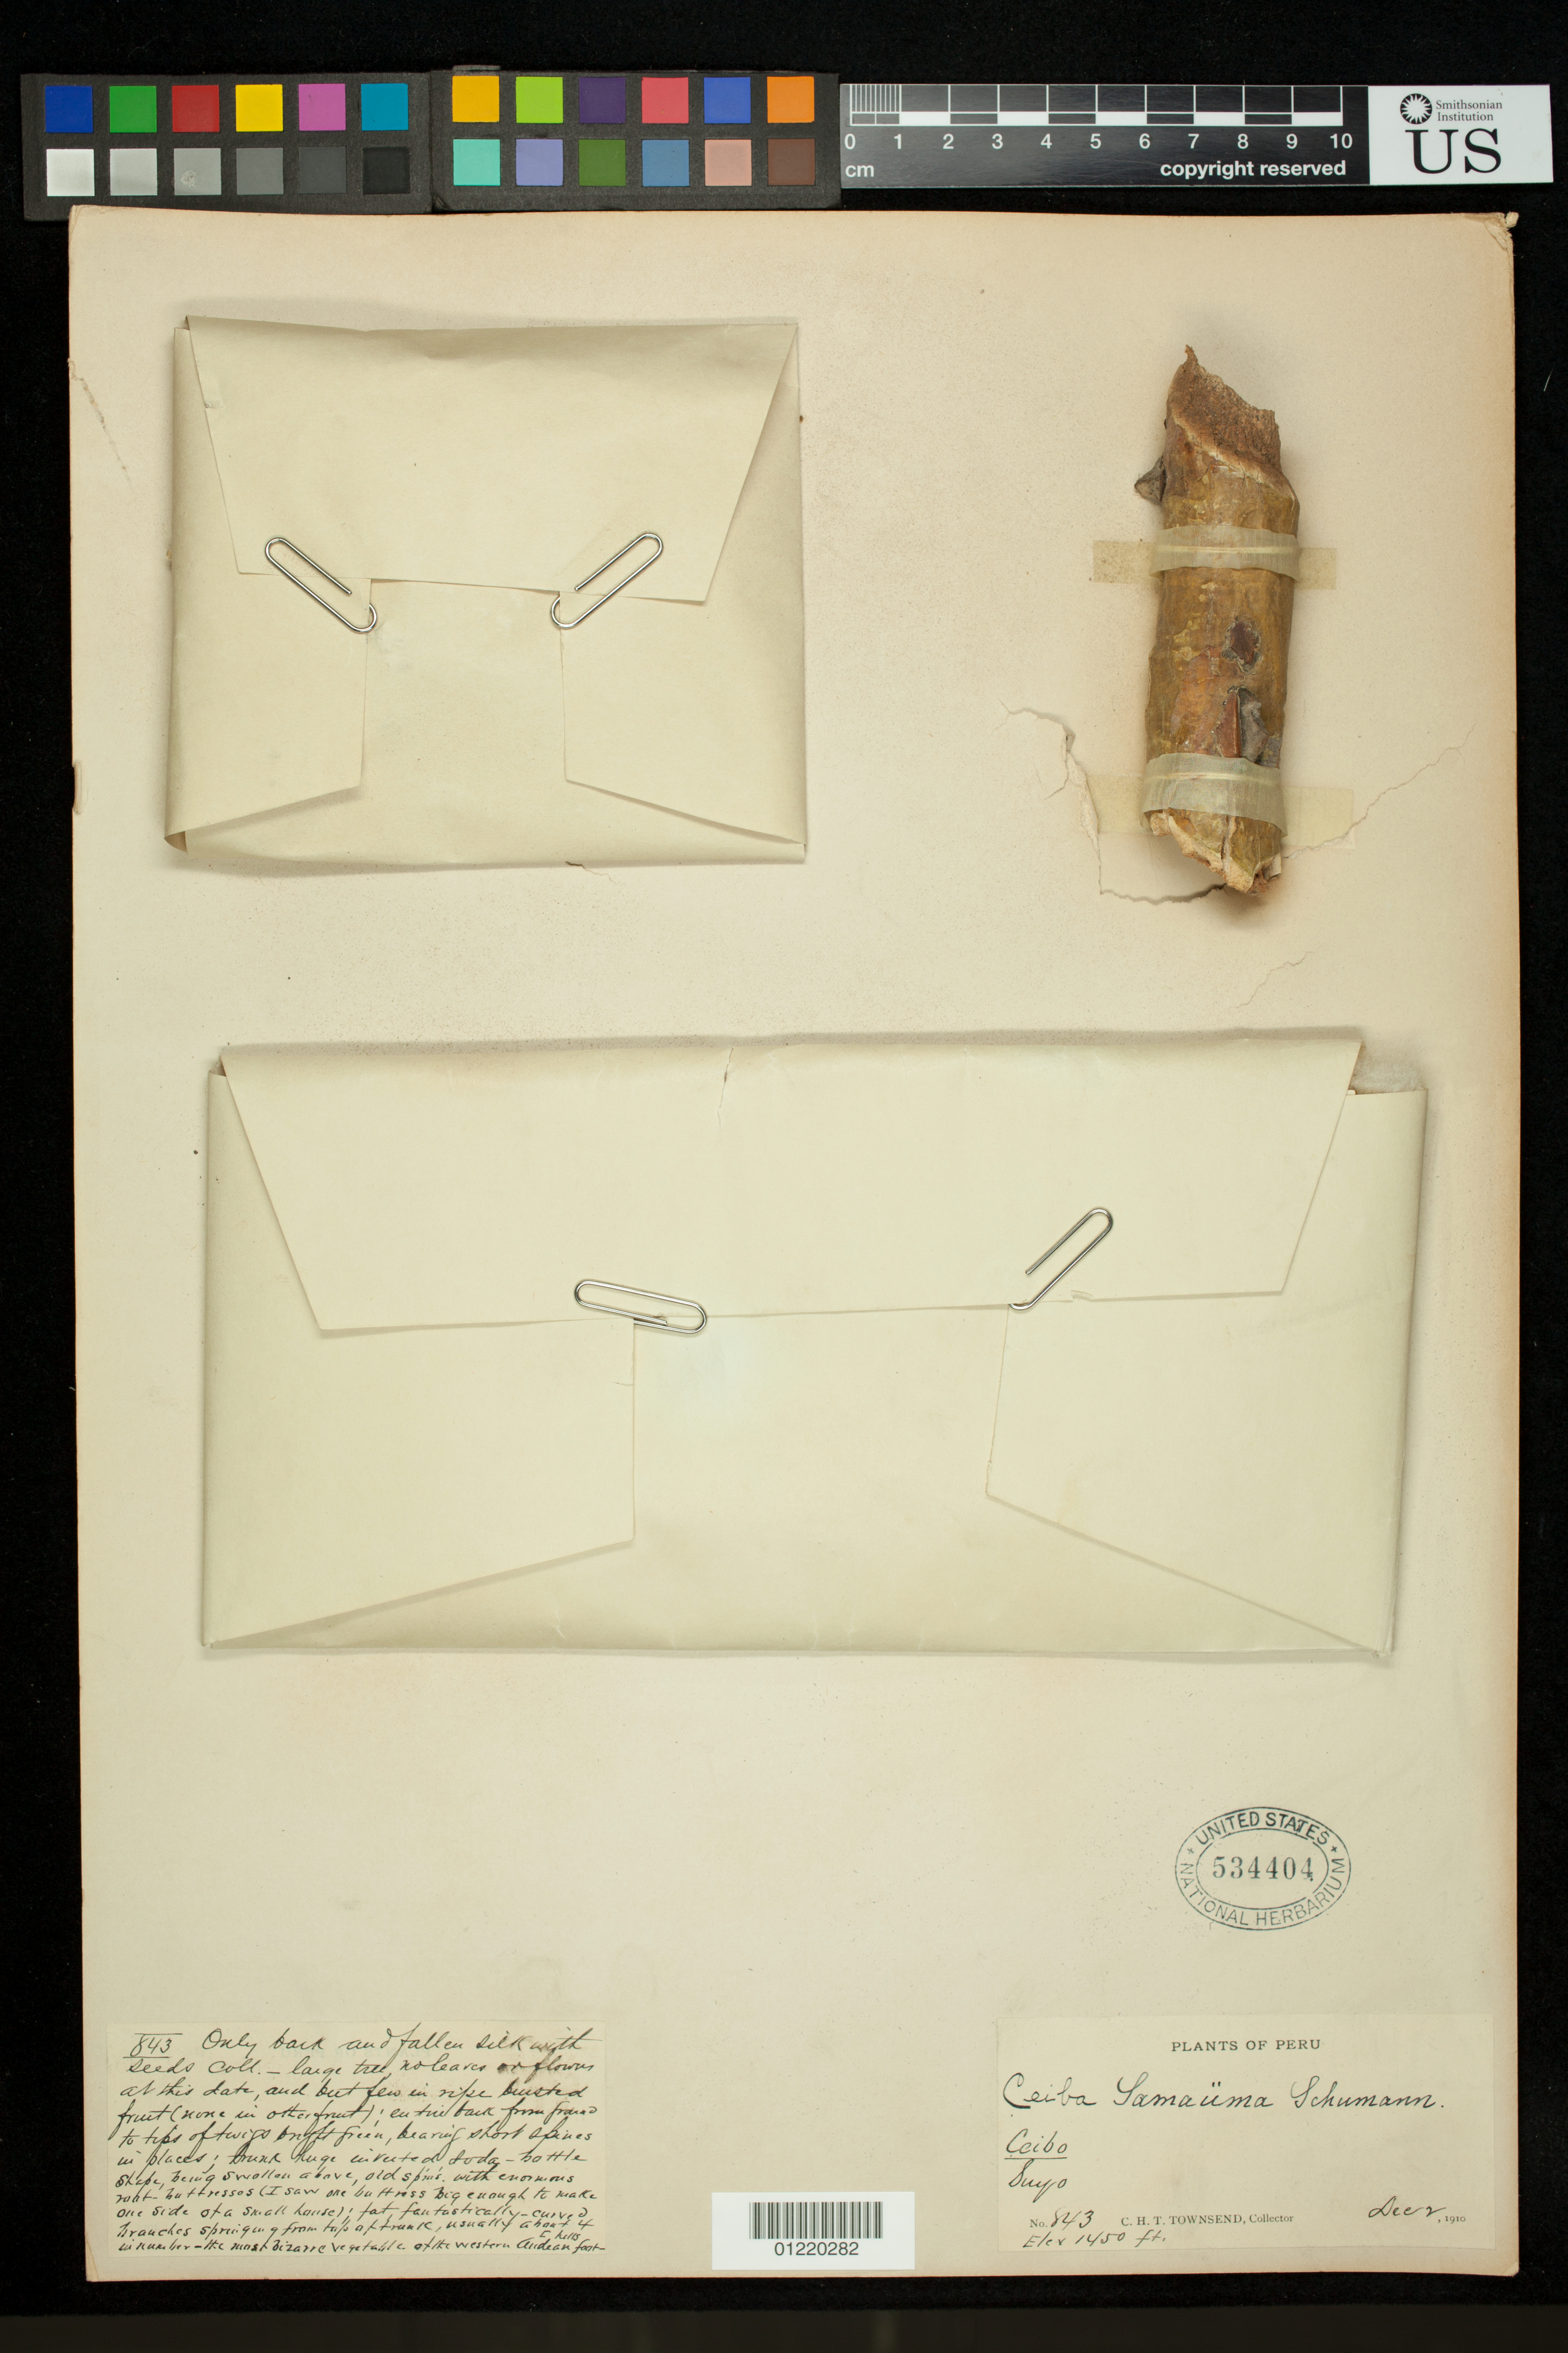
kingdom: Plantae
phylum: Tracheophyta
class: Magnoliopsida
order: Malvales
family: Malvaceae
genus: Ceiba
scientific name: Ceiba samauma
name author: (Mart.) K. Schum.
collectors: C. H. T. Townsend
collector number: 843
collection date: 1910-12-02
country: Peru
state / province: Piura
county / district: Ayabaca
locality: Suyo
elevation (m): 442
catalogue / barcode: US 534404